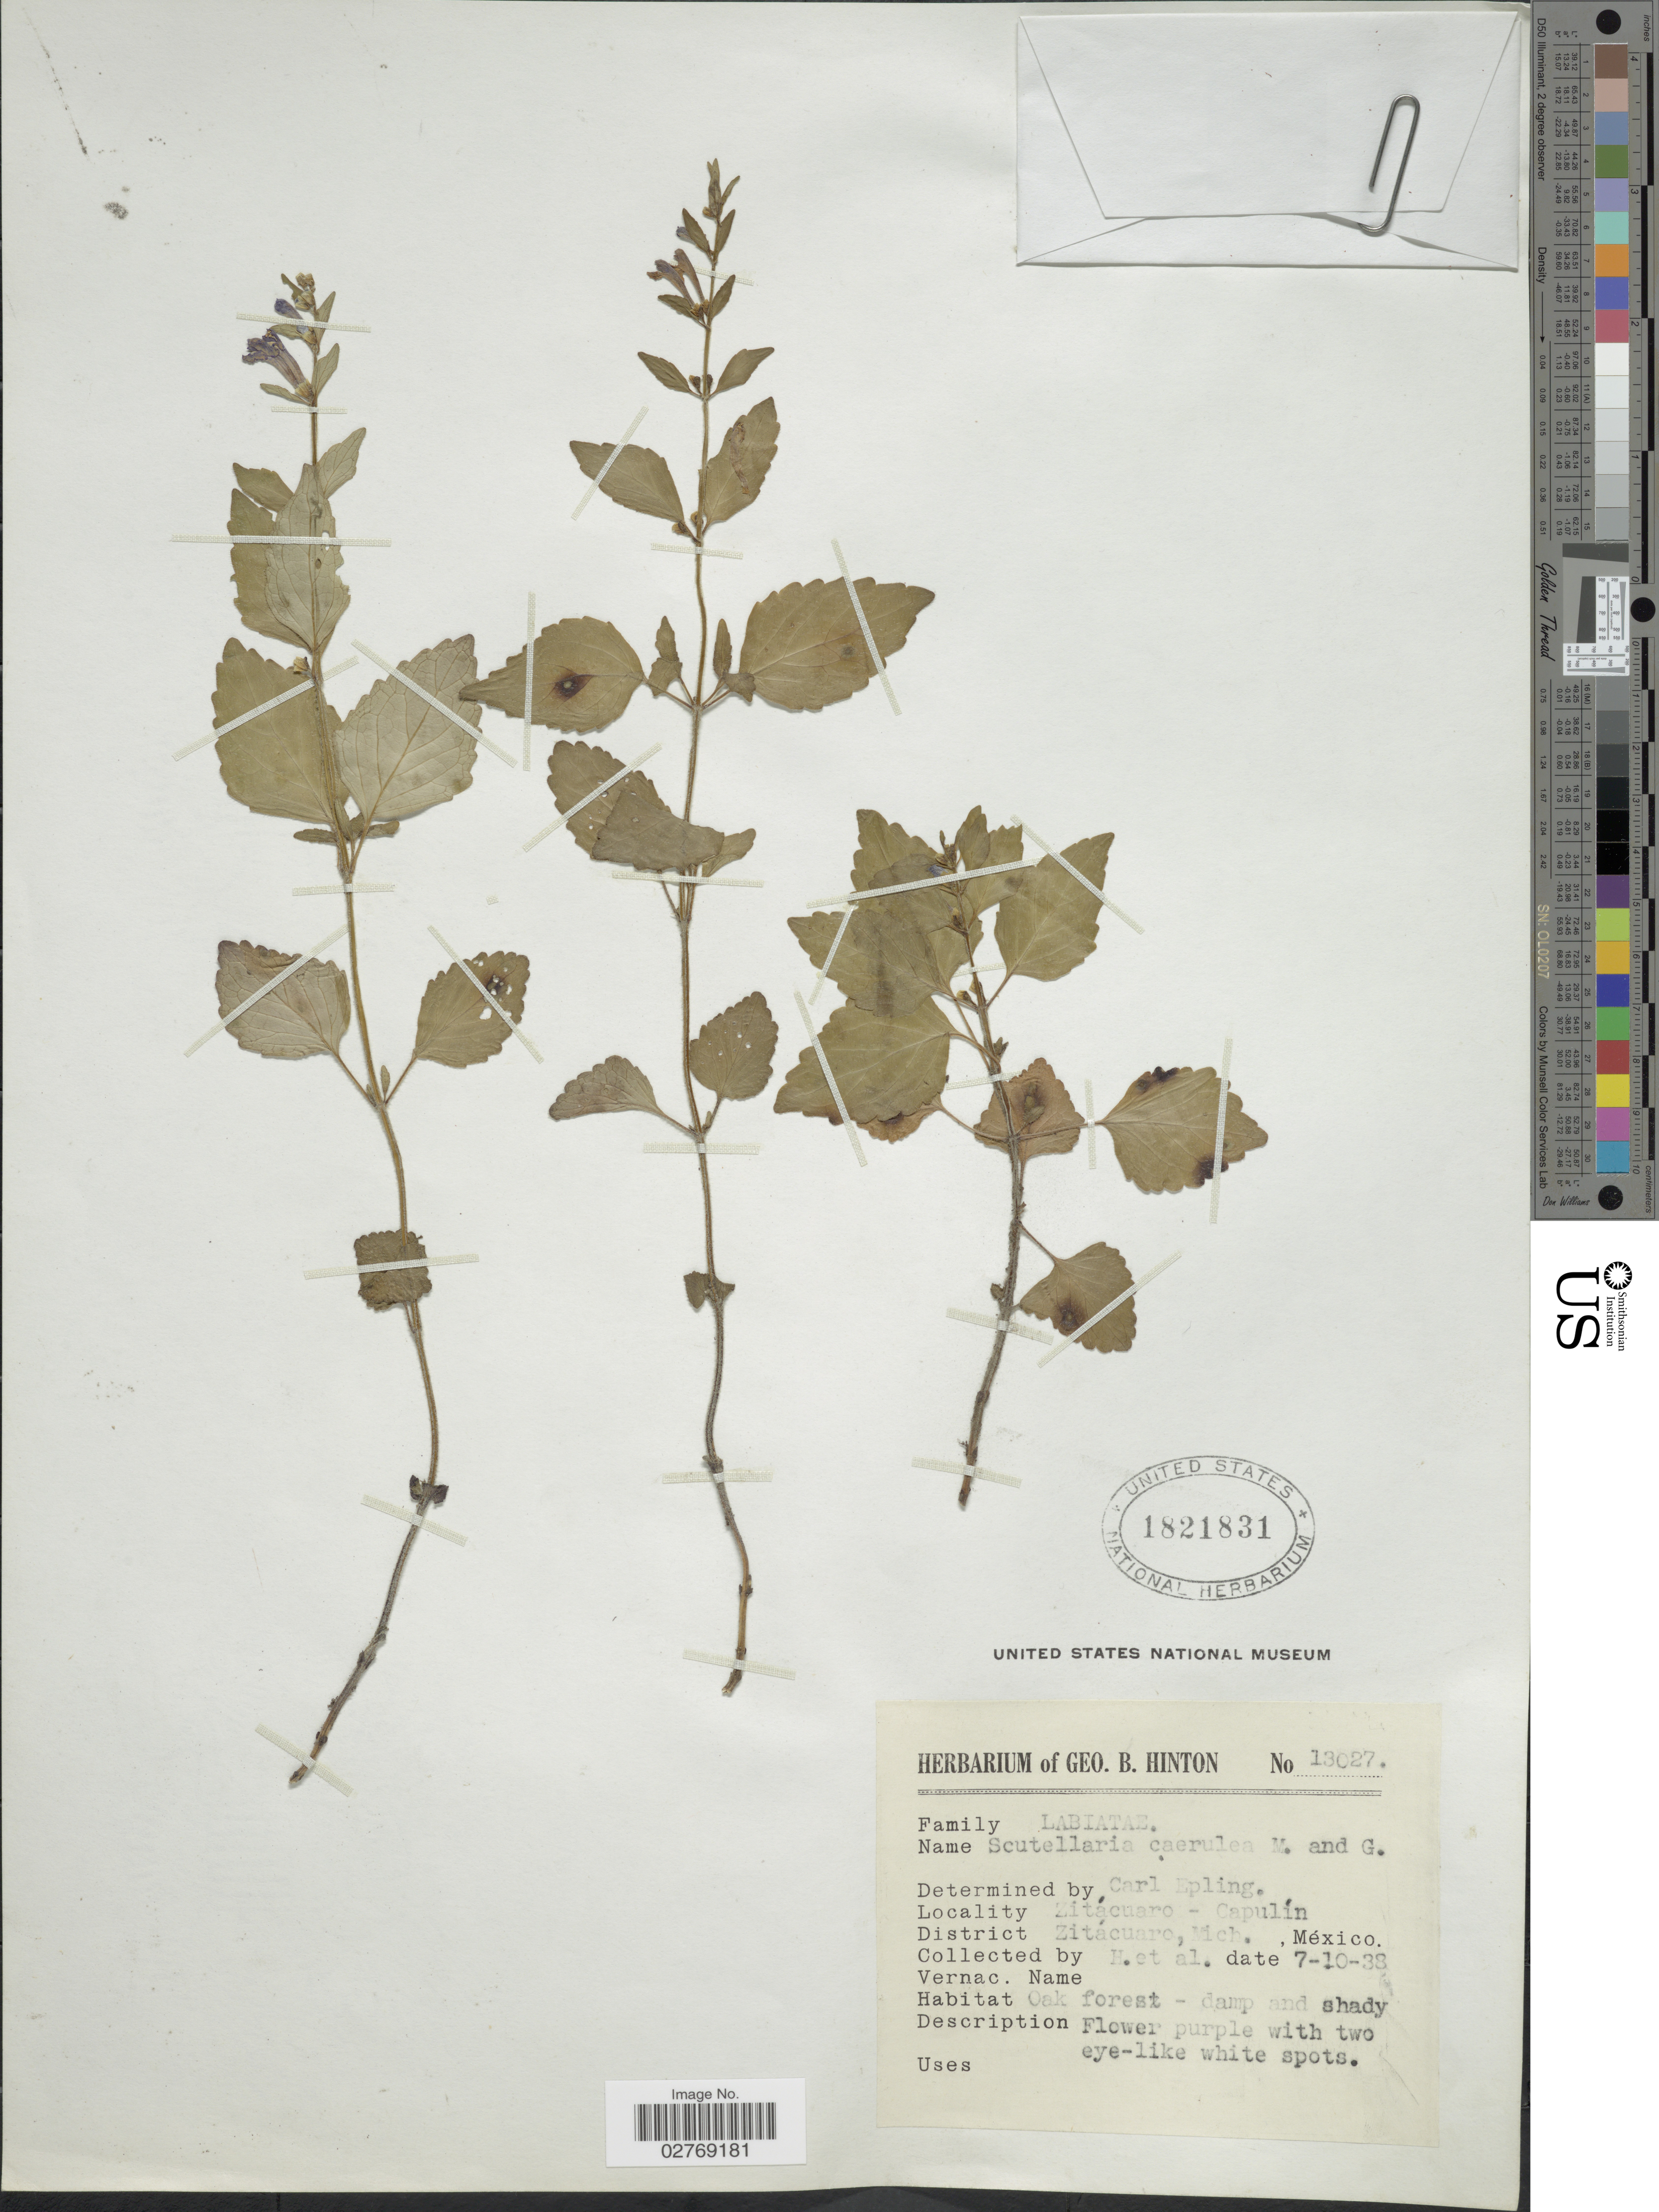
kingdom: Plantae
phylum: Tracheophyta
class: Magnoliopsida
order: Lamiales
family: Lamiaceae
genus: Scutellaria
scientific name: Scutellaria dumetorum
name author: Schltdl.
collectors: G. B. Hinton & et al.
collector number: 13027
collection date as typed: Transcribed d/m/y: 10/7/38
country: Mexico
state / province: Michoacán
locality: Zitácuaro - Capulín. District Zitácuaro.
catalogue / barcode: US 1821831